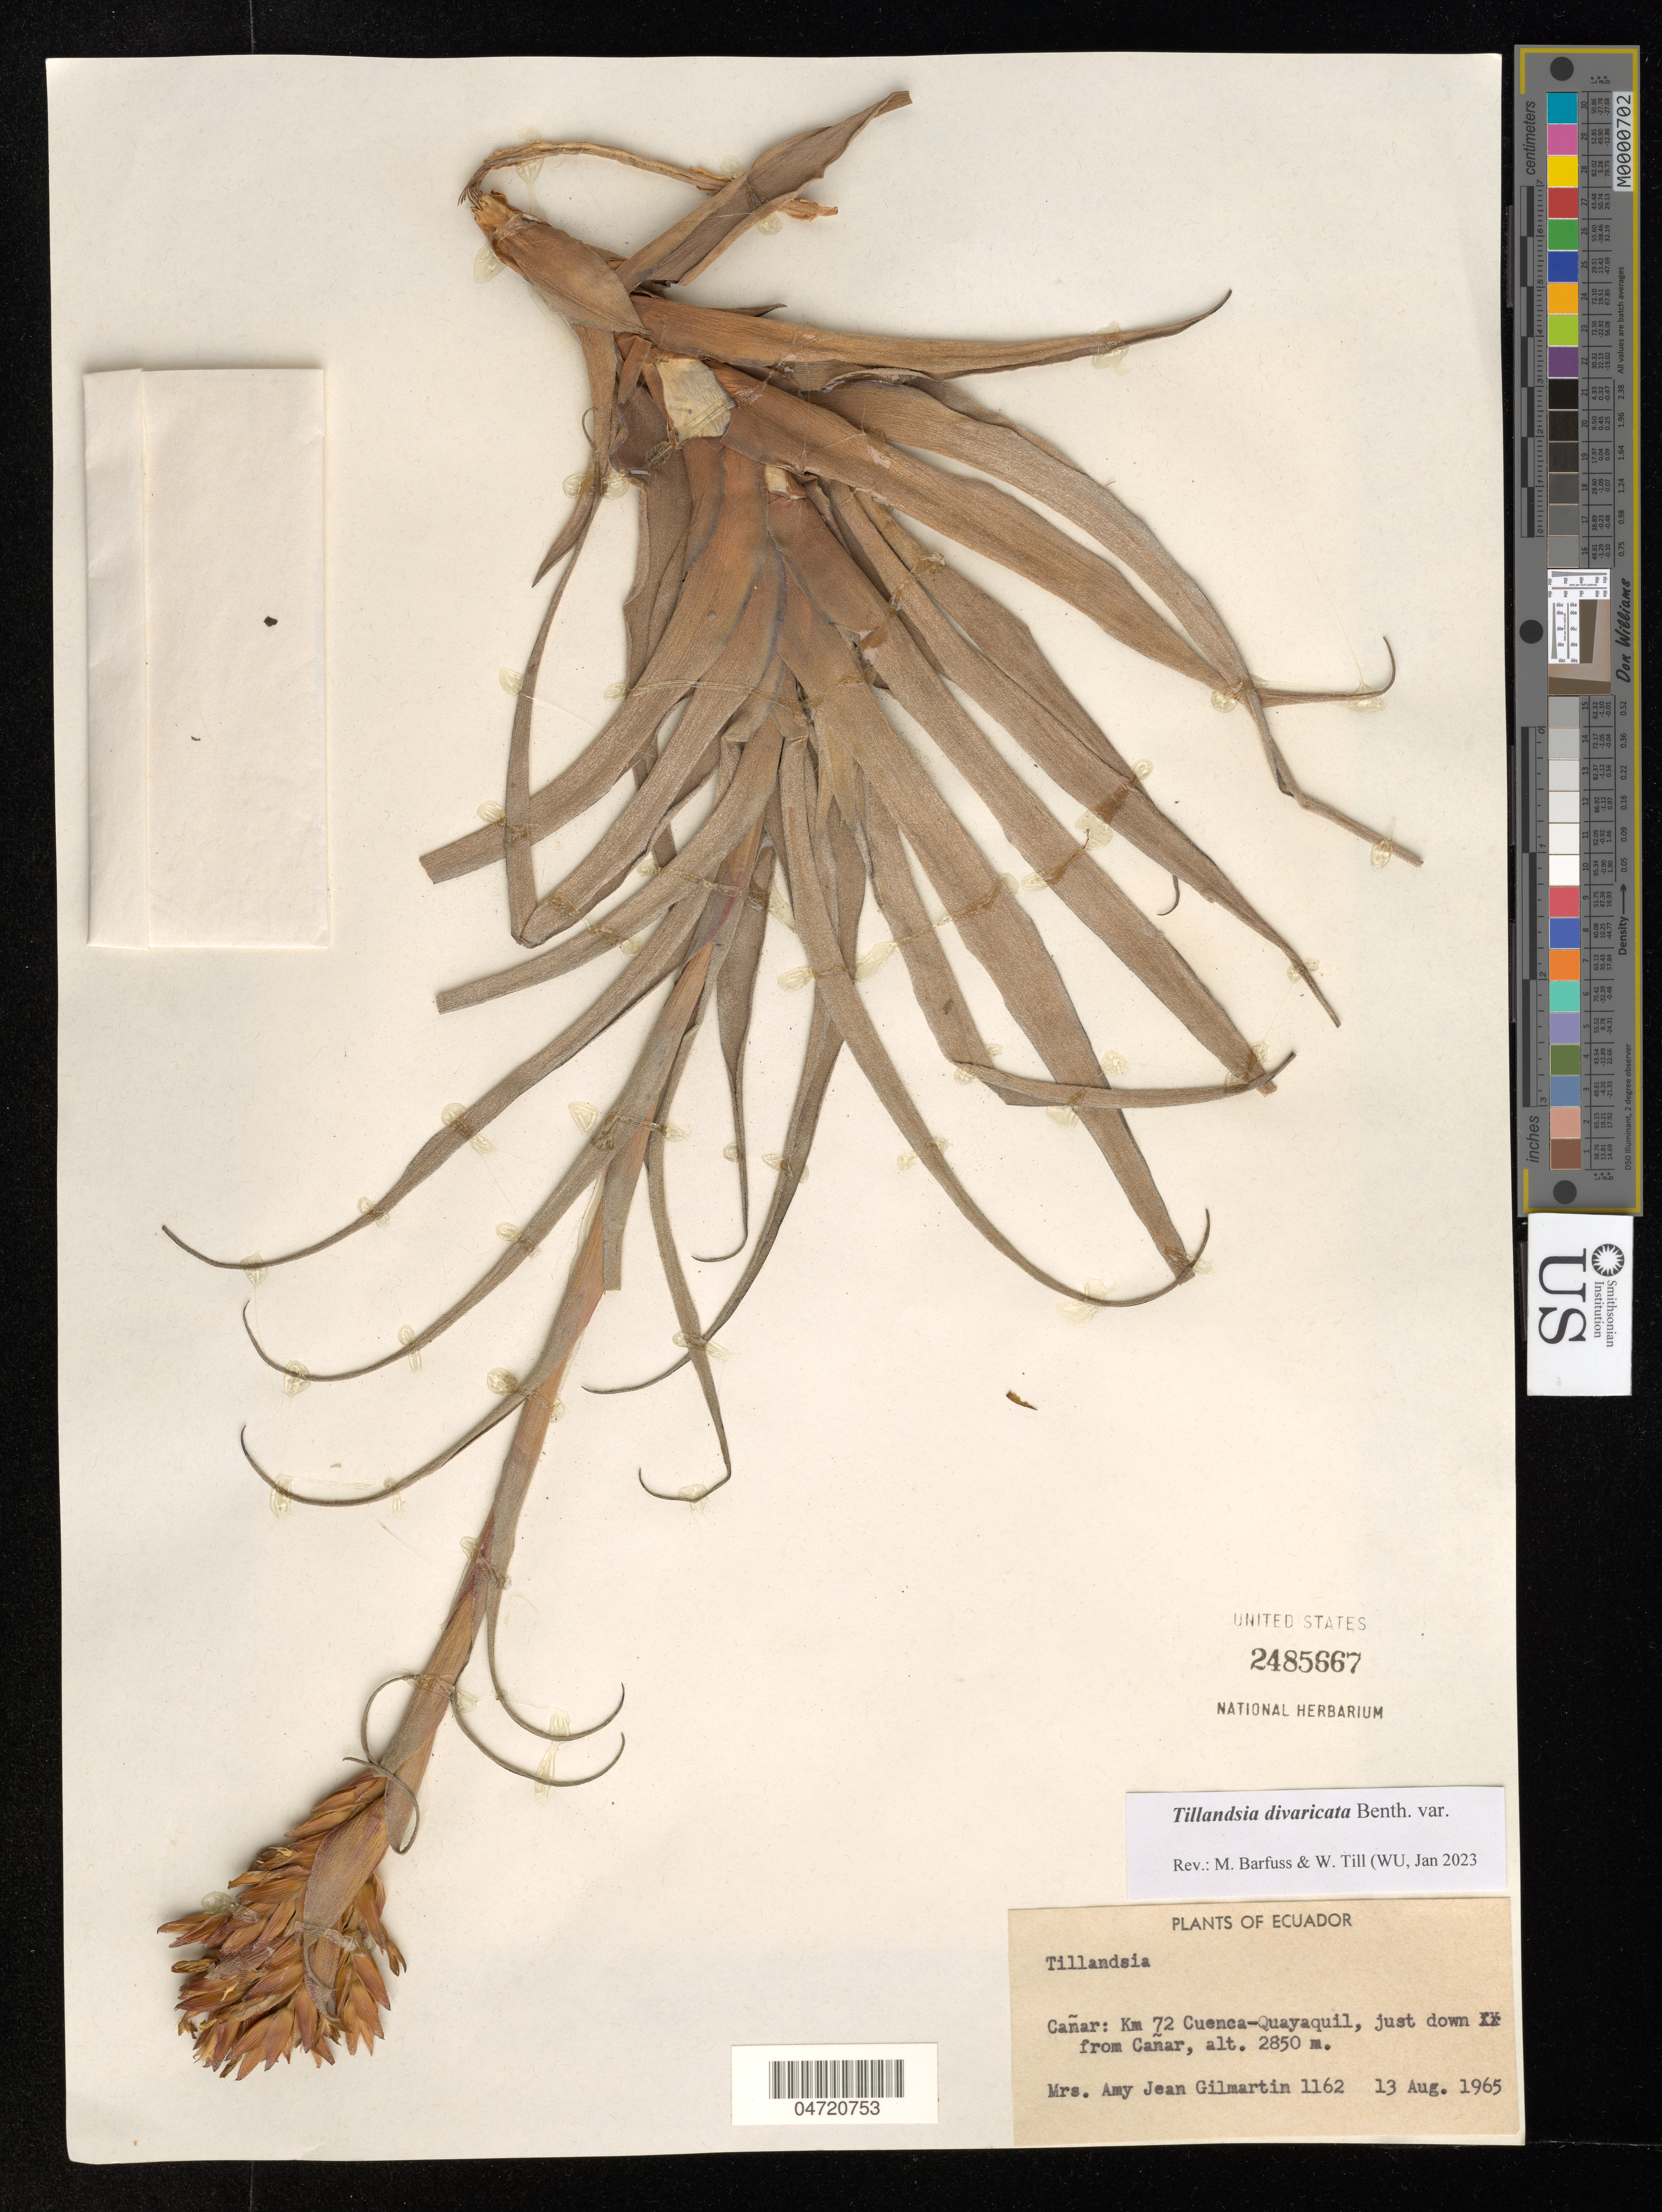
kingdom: Plantae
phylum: Tracheophyta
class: Liliopsida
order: Poales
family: Bromeliaceae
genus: Tillandsia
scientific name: Tillandsia divaricata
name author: Benth.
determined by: Barfuss, Michael H.; Till, W.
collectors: A. J. Gilmartin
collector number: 1162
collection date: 1965-08-13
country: Ecuador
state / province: Cañar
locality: Km. 72 Cuenca-Guayaquil, just down from Cañar.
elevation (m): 2850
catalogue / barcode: US 2485667